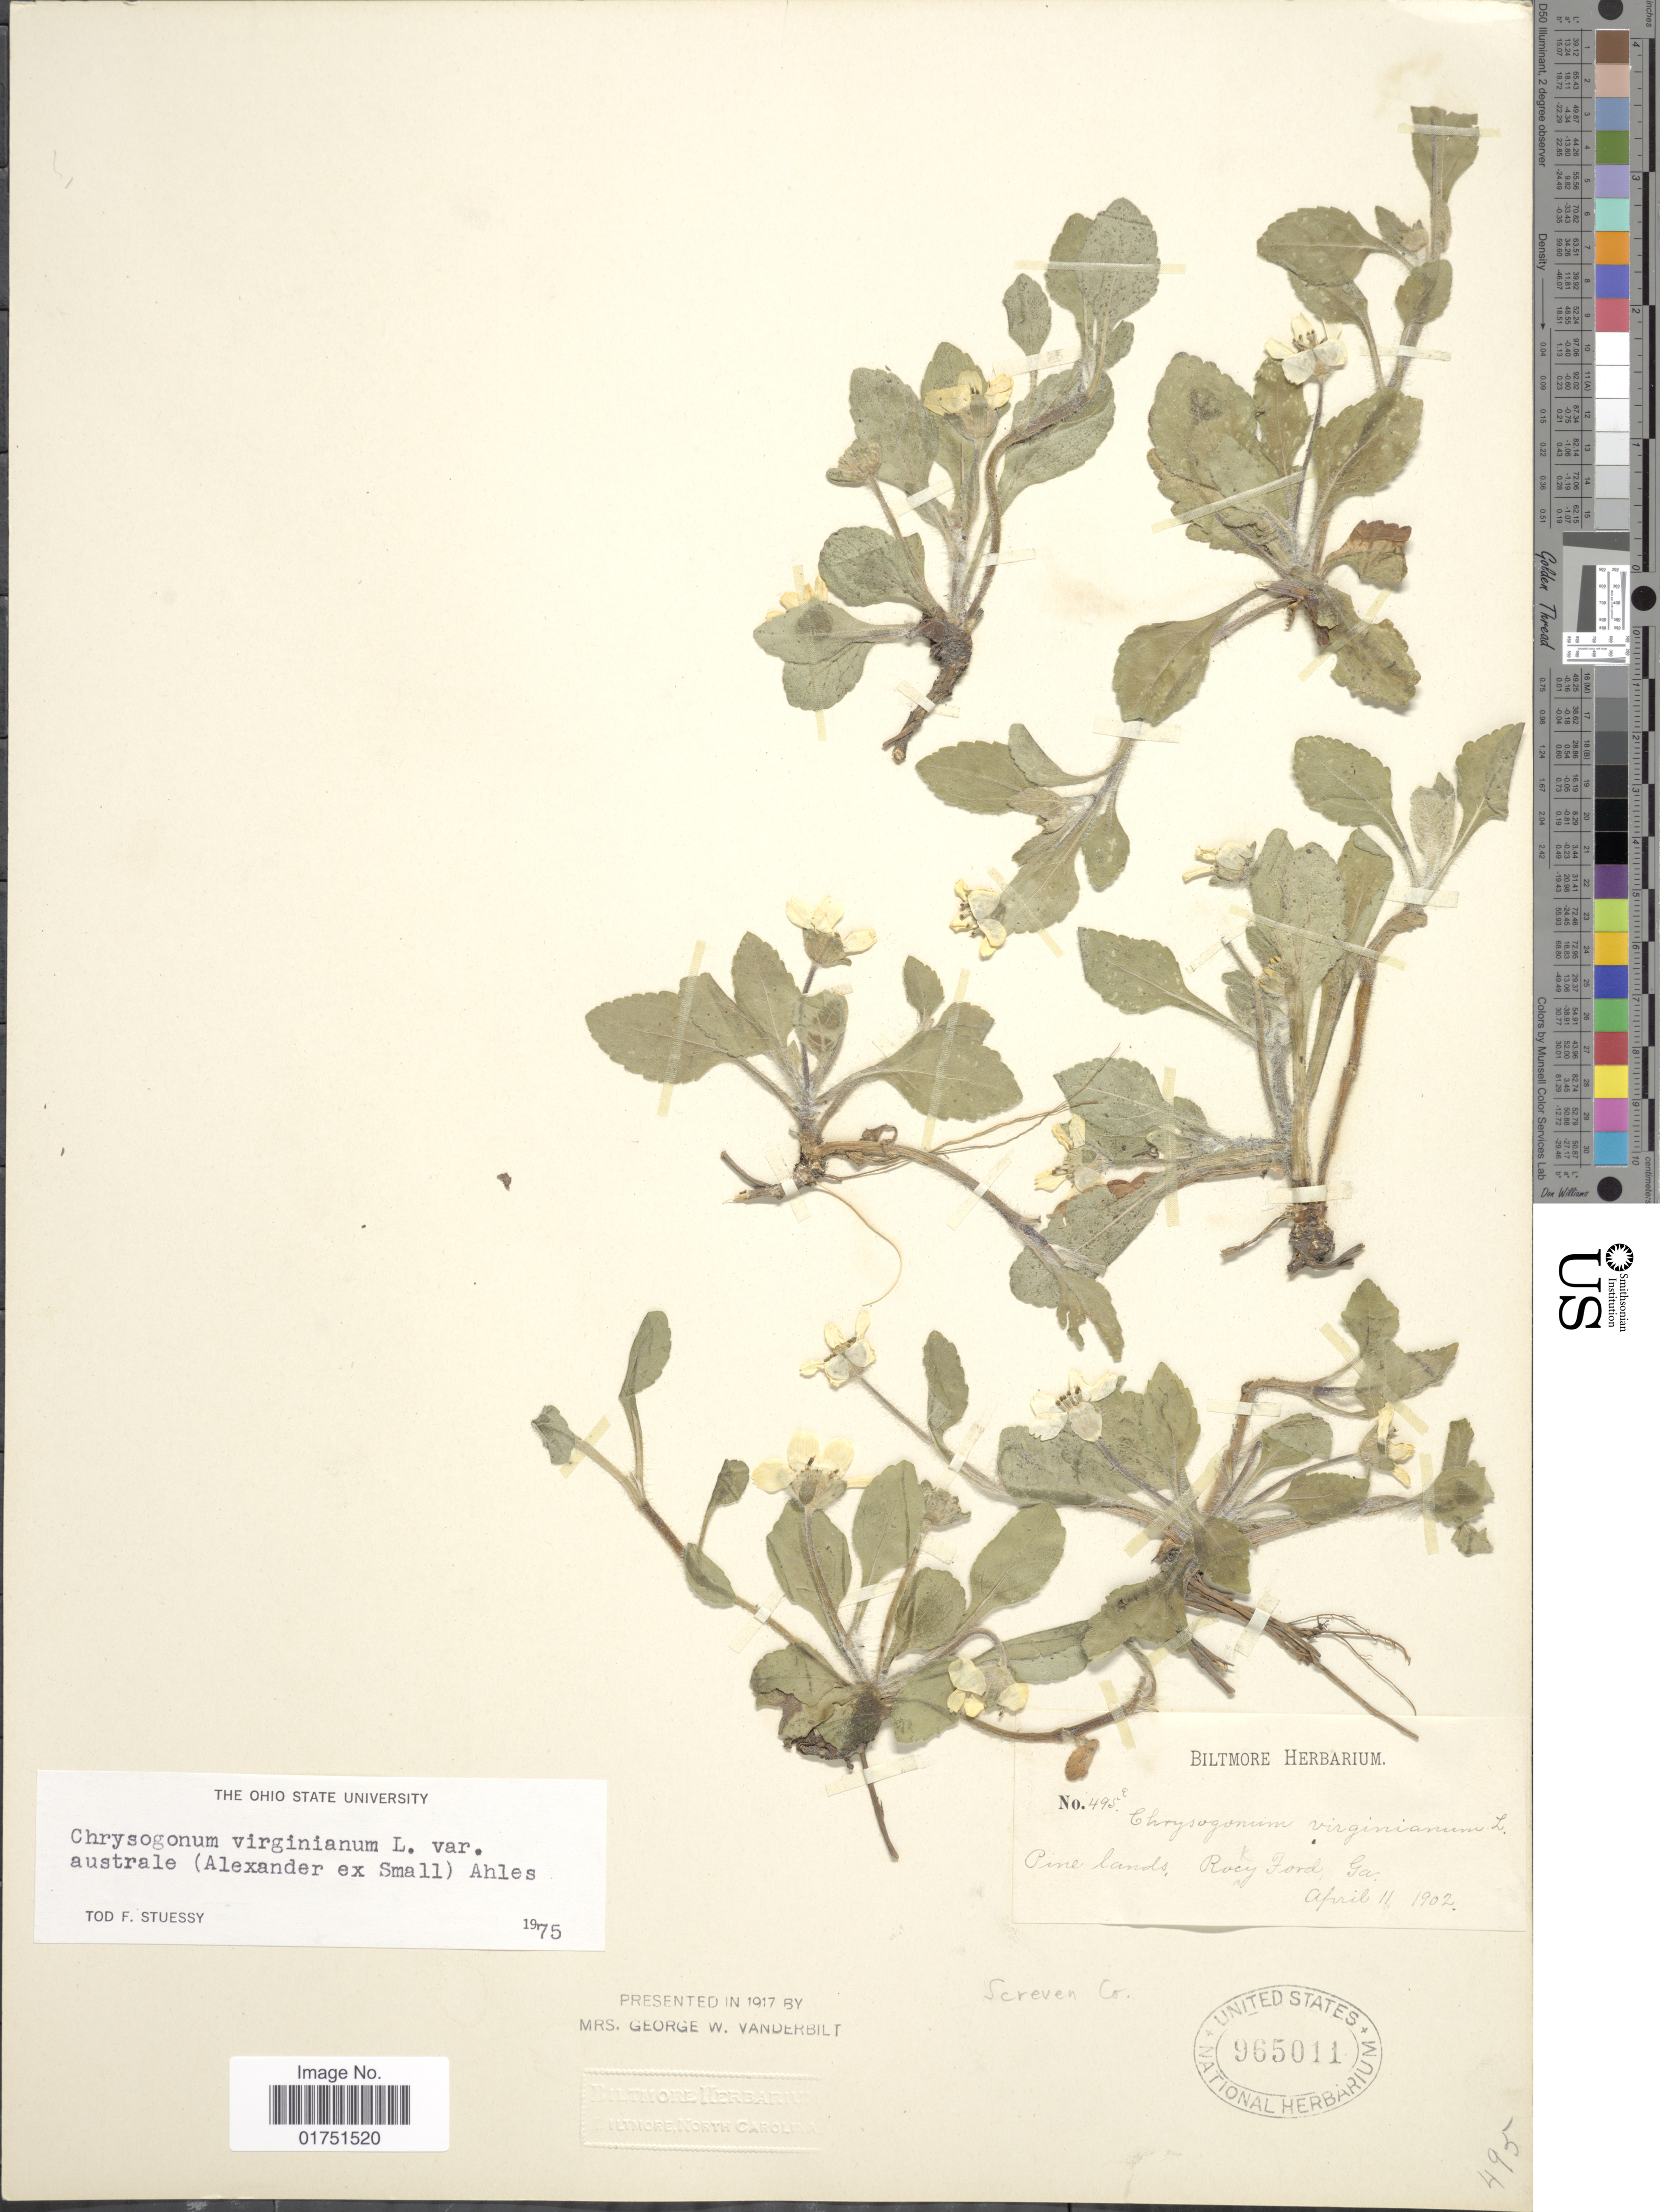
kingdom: Plantae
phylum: Tracheophyta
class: Magnoliopsida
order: Asterales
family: Asteraceae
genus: Chrysogonum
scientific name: Chrysogonum virginianum var. australe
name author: (Alexander ex Small) Ahles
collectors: ex herb. Biltmore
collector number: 495e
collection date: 1902-04-11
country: United States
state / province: Georgia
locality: Pine lands, Rocky Ford, Ga.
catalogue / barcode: US 965011